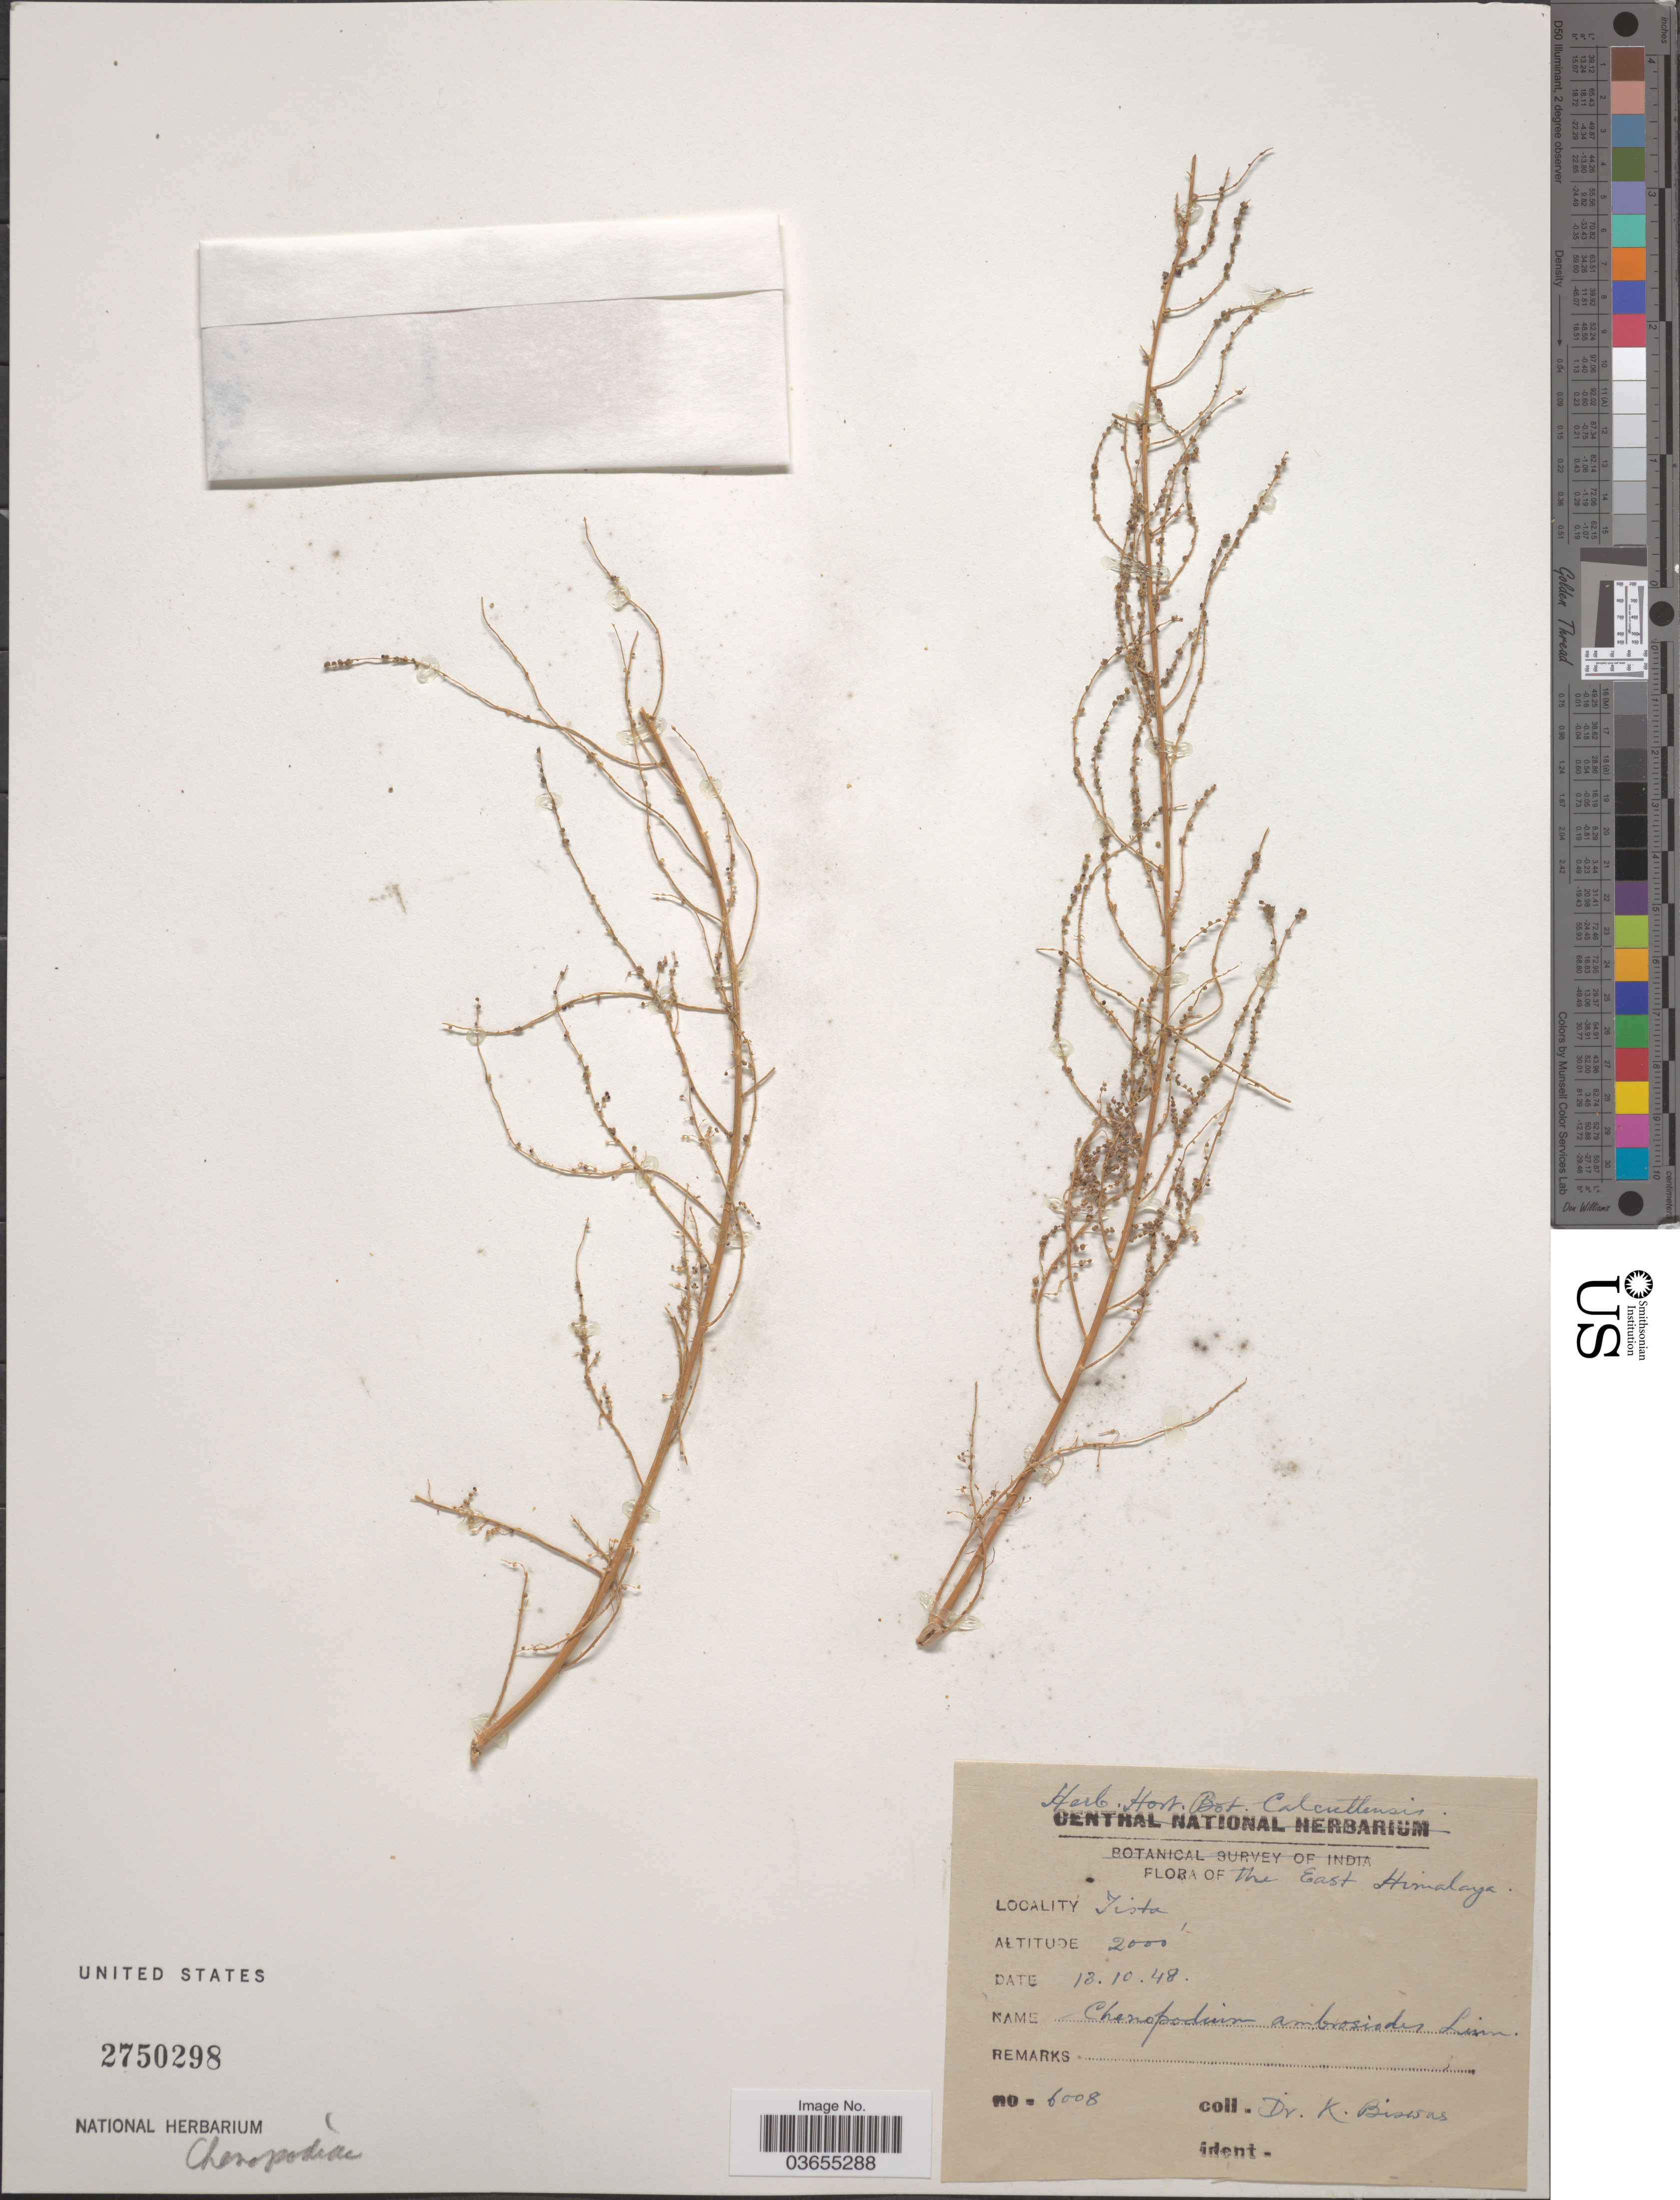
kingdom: Plantae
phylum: Tracheophyta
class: Magnoliopsida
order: Caryophyllales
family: Amaranthaceae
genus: Chenopodium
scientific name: Chenopodium ambrosioides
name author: L.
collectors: K. Biswas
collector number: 6008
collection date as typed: Transcribed d/m/y: 13/10/48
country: India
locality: The East Himalaya. Tista [Teesta]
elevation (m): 610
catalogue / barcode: US 2750298